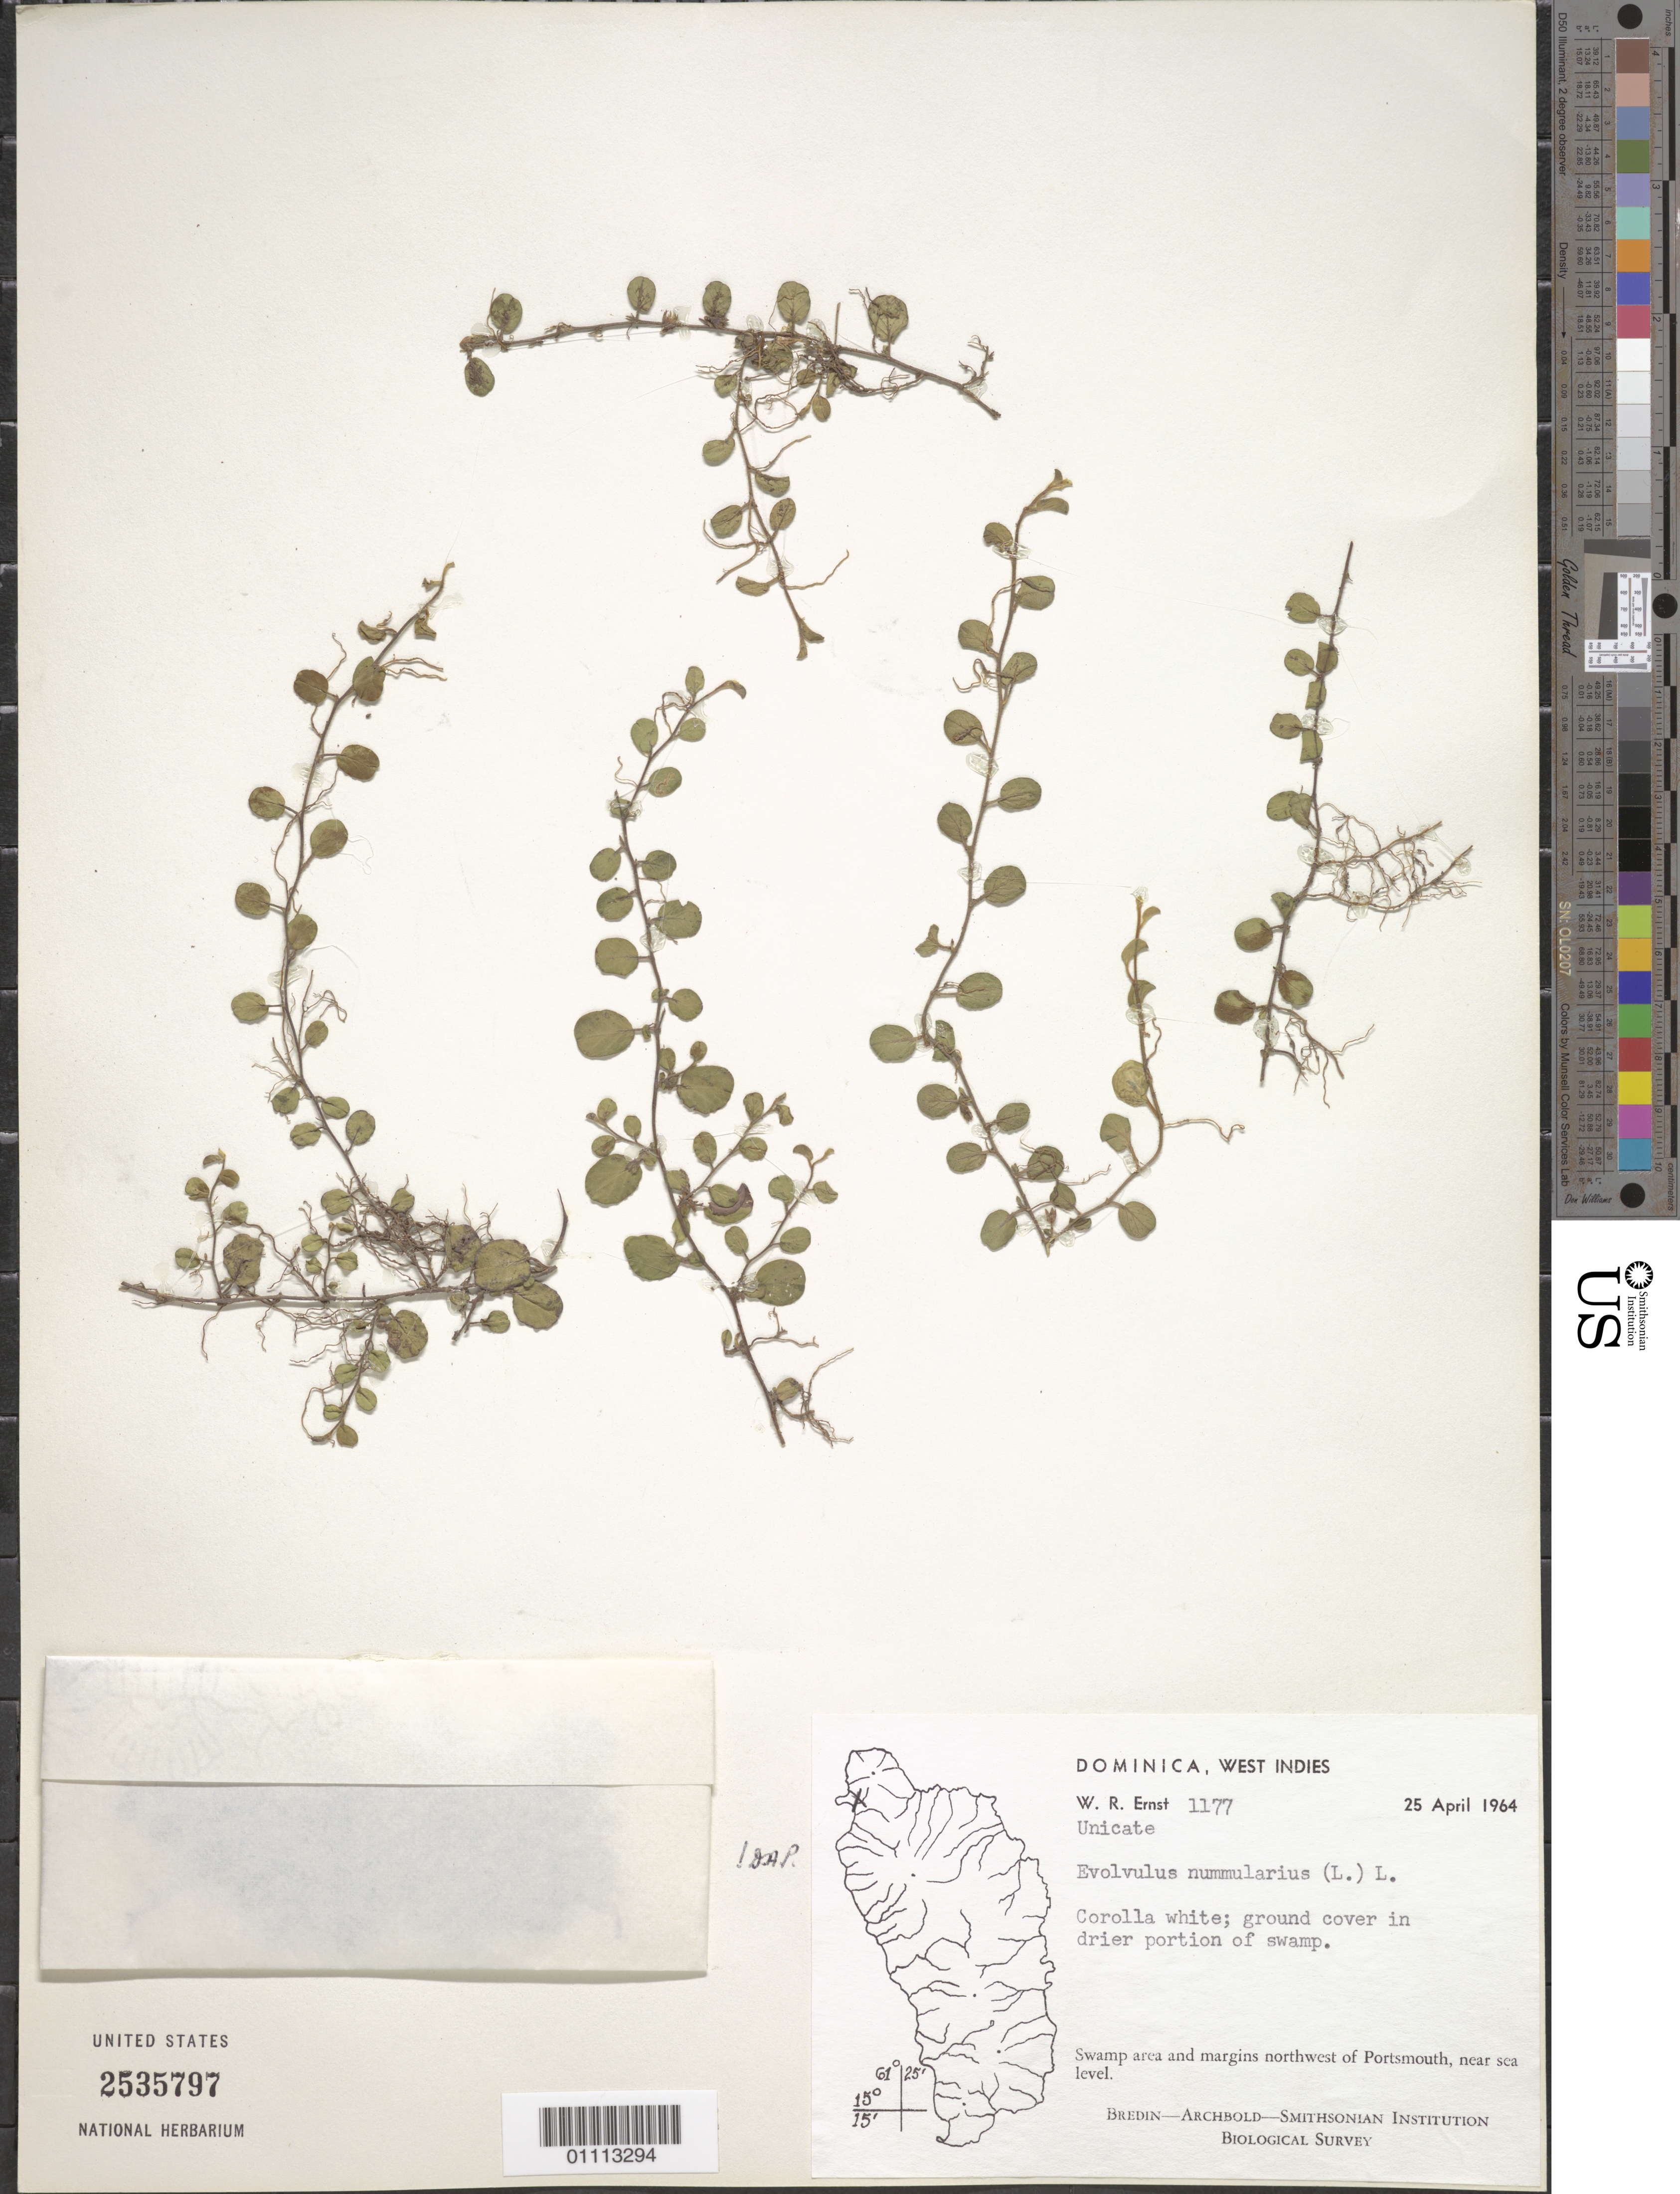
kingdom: Plantae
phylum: Tracheophyta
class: Magnoliopsida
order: Solanales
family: Convolvulaceae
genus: Evolvulus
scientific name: Evolvulus nummularius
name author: (L.) L.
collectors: W. R. Ernst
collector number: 1177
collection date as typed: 25 Apr 1964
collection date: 1964-04-25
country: Dominica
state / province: St. John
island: Dominica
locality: Swamp area and margins NW of Portsmouth, near sea level. Ground cover in drier portion of swamp.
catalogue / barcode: US 2535797